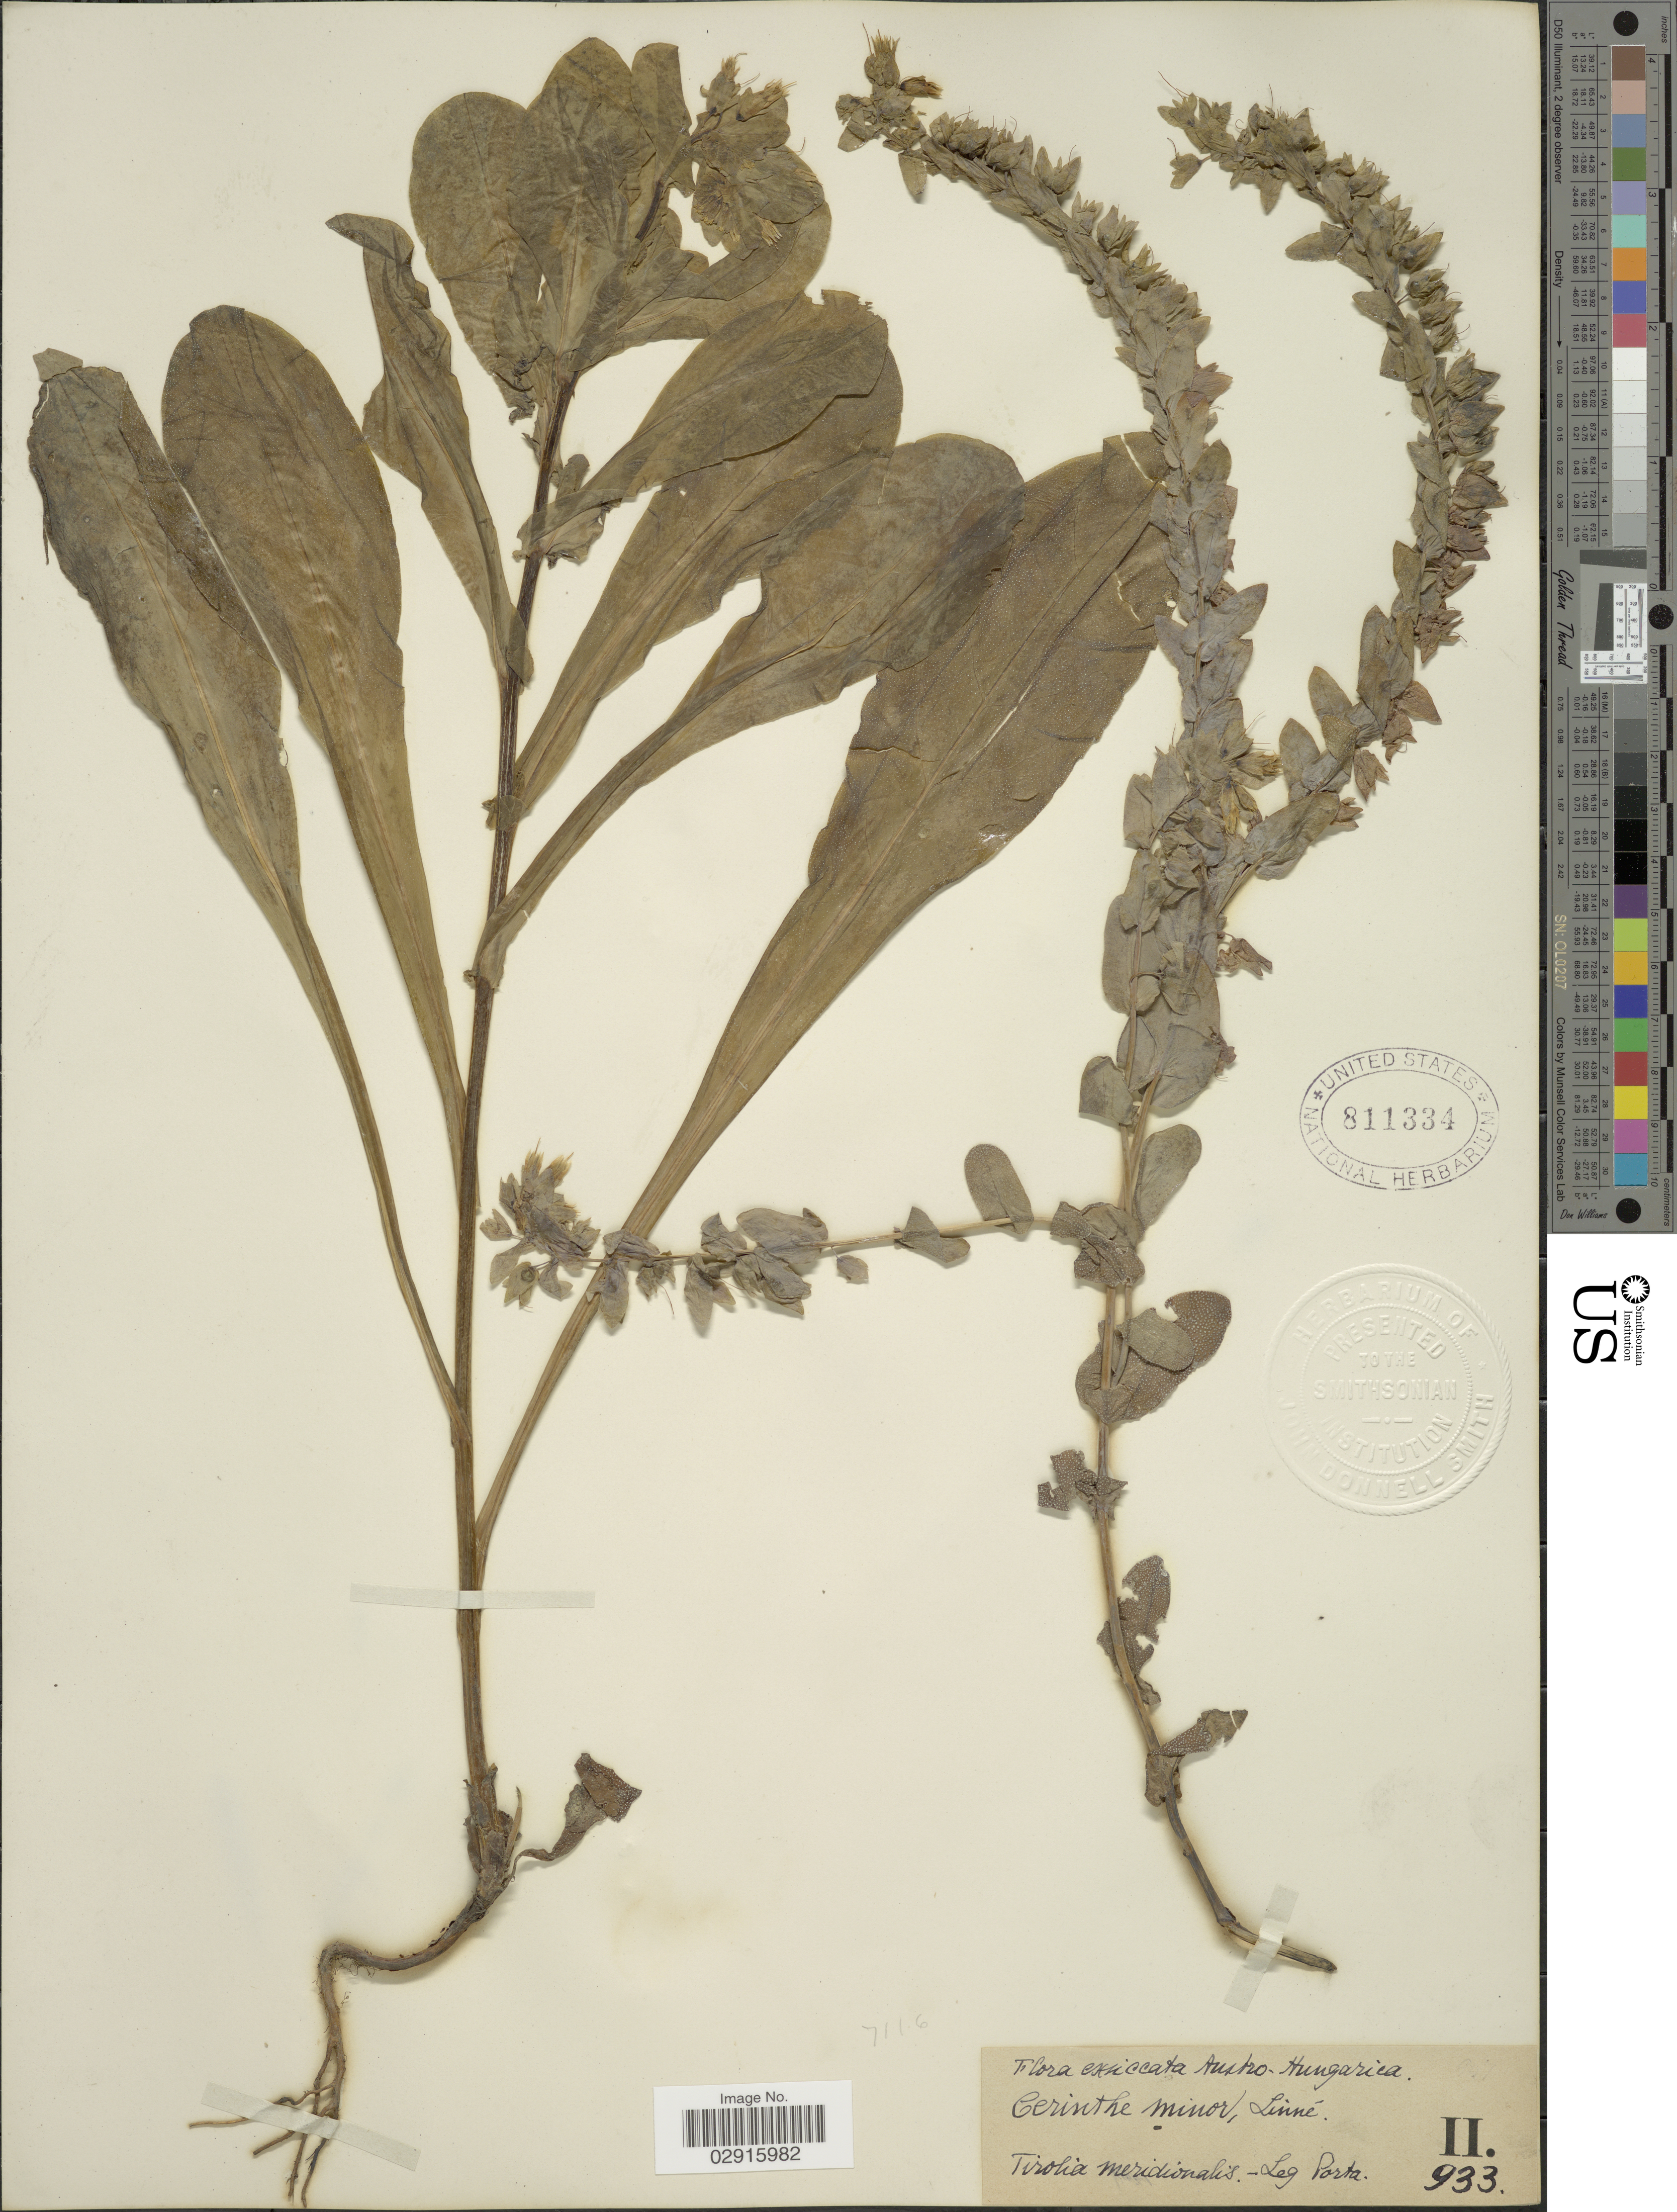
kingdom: Plantae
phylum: Tracheophyta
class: Magnoliopsida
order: Boraginales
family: Boraginaceae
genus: Cerinthe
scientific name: Cerinthe minor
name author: L.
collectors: Parta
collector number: II933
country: Austria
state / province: Tirol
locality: Tirolia meridionalis.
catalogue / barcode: US 811334